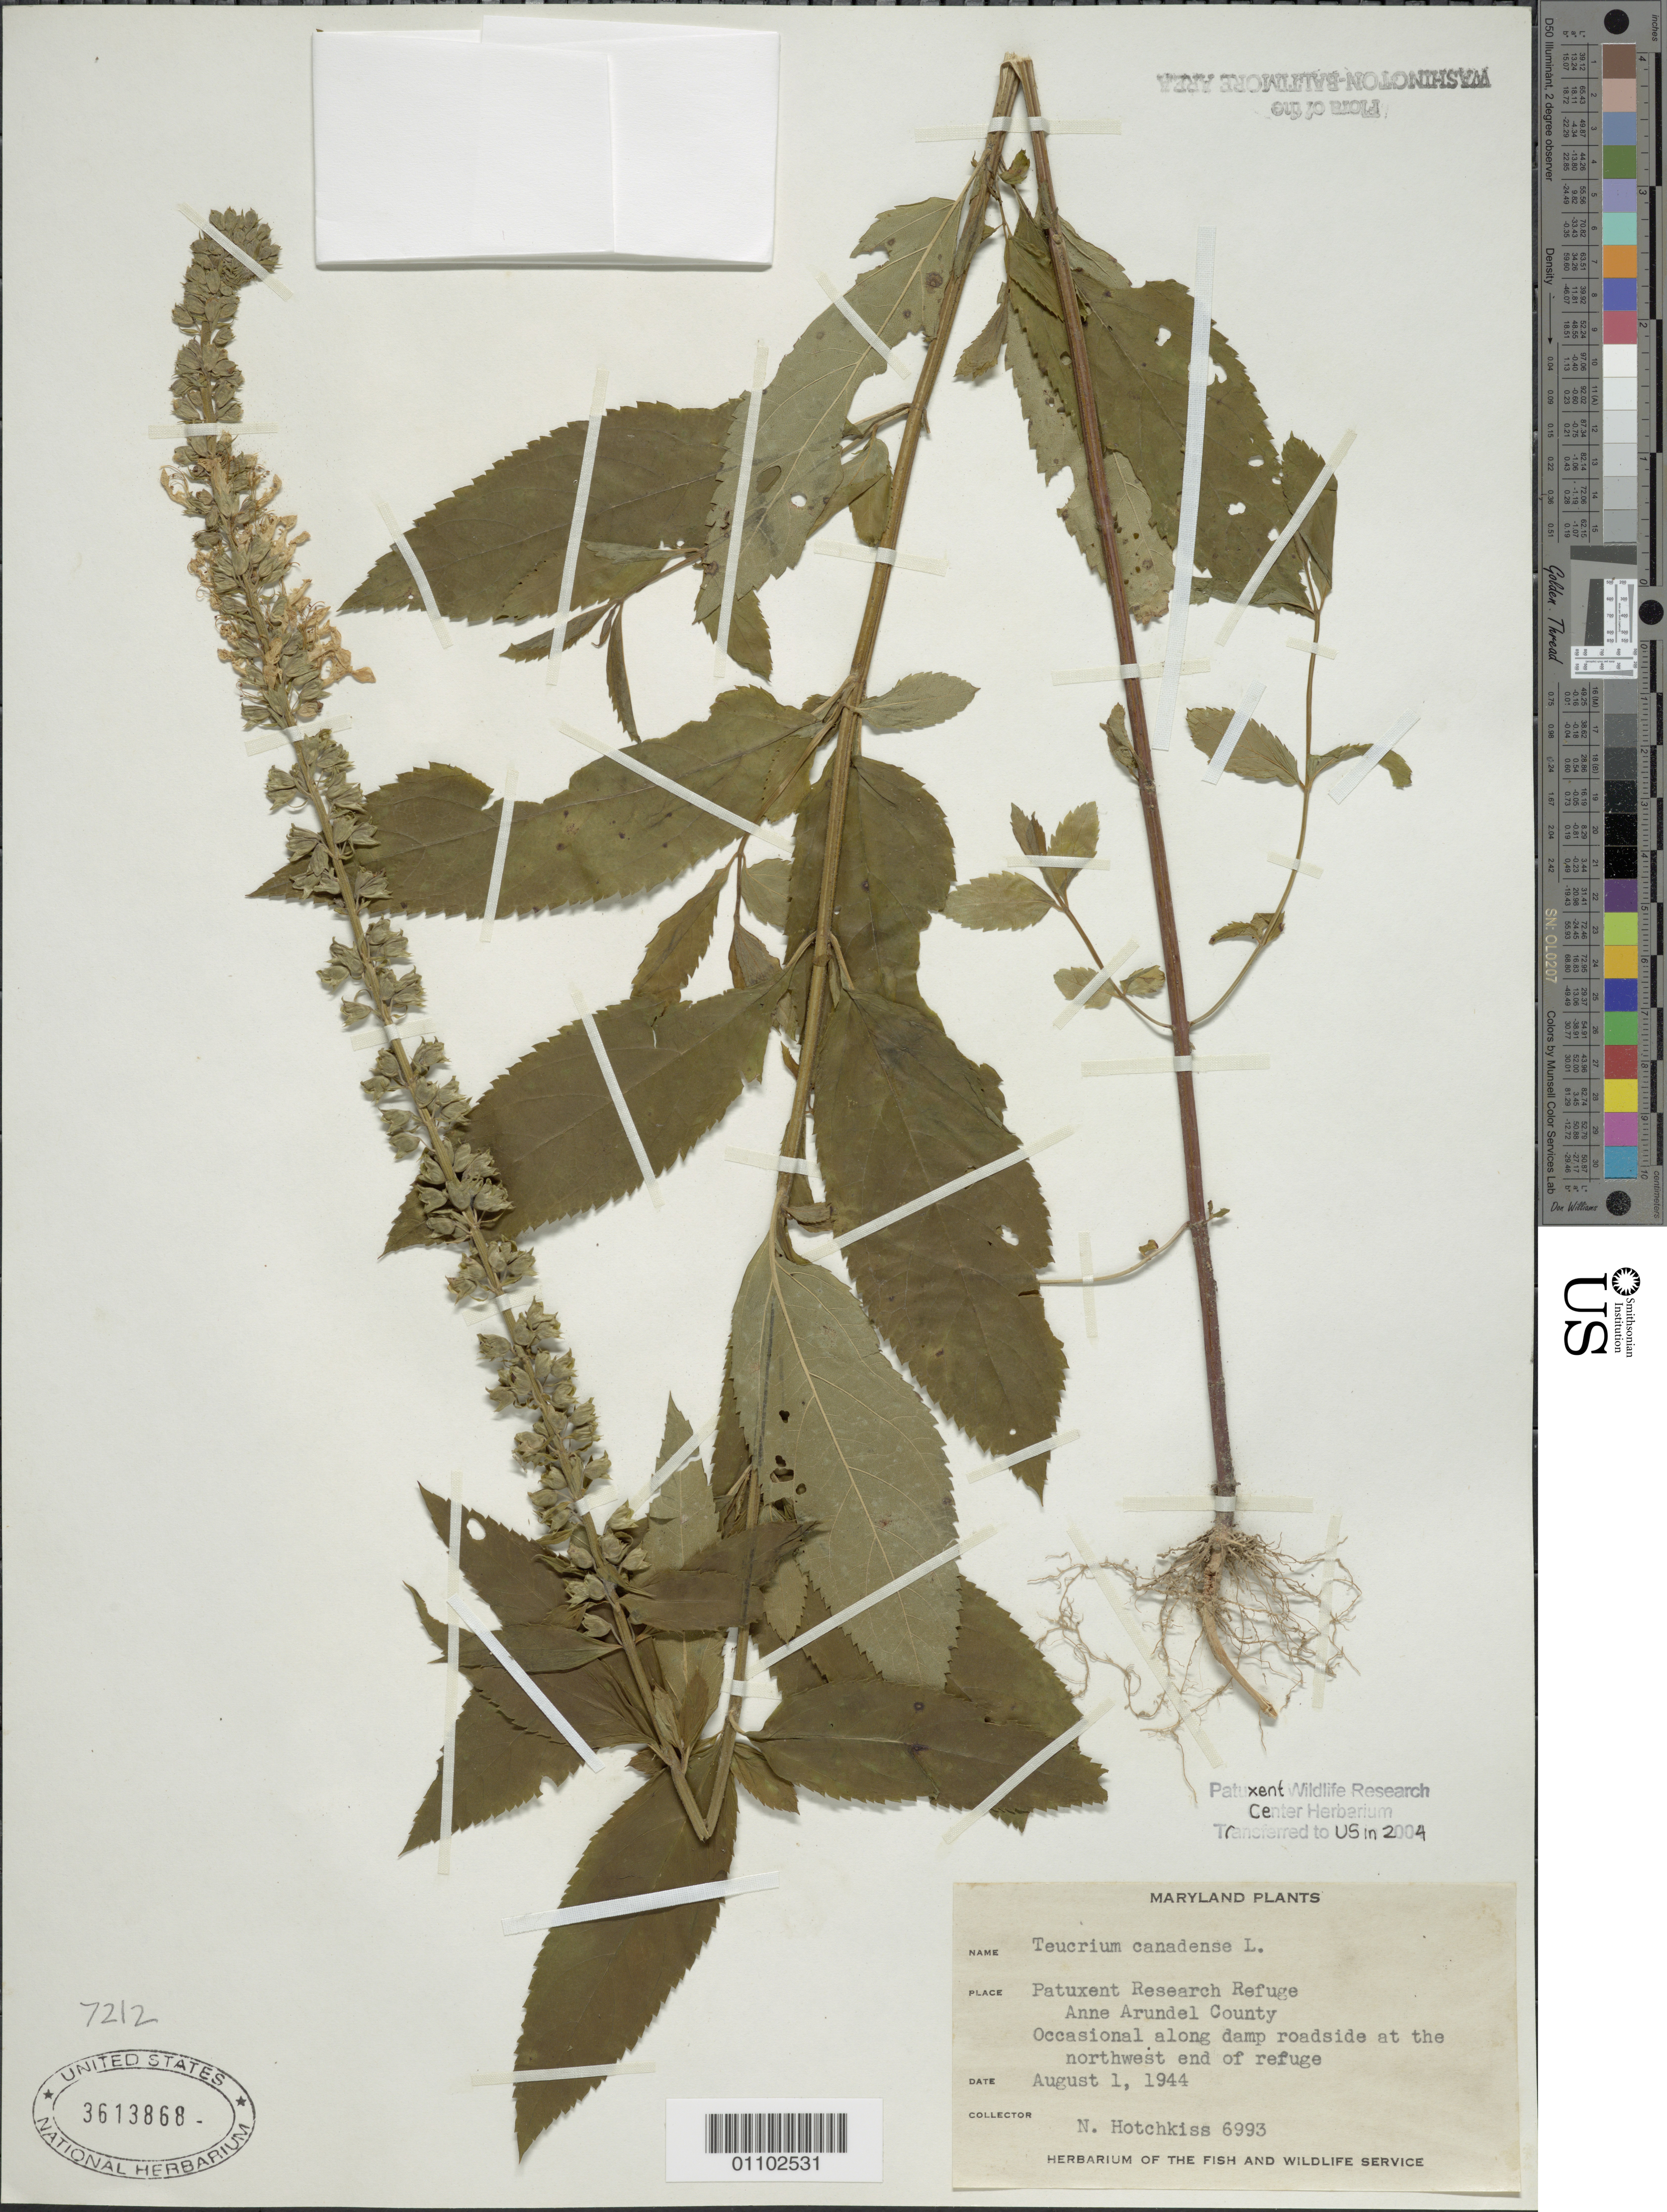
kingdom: Plantae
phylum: Tracheophyta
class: Magnoliopsida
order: Lamiales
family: Lamiaceae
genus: Teucrium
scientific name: Teucrium canadense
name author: L.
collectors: N. Hotchkiss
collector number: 6993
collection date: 1944-08-01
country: United States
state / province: Maryland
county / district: Anne Arundel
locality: Patuxent Research Refuge, northwest end of refuge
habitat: Occasional along damp roadside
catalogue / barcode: US 3613868